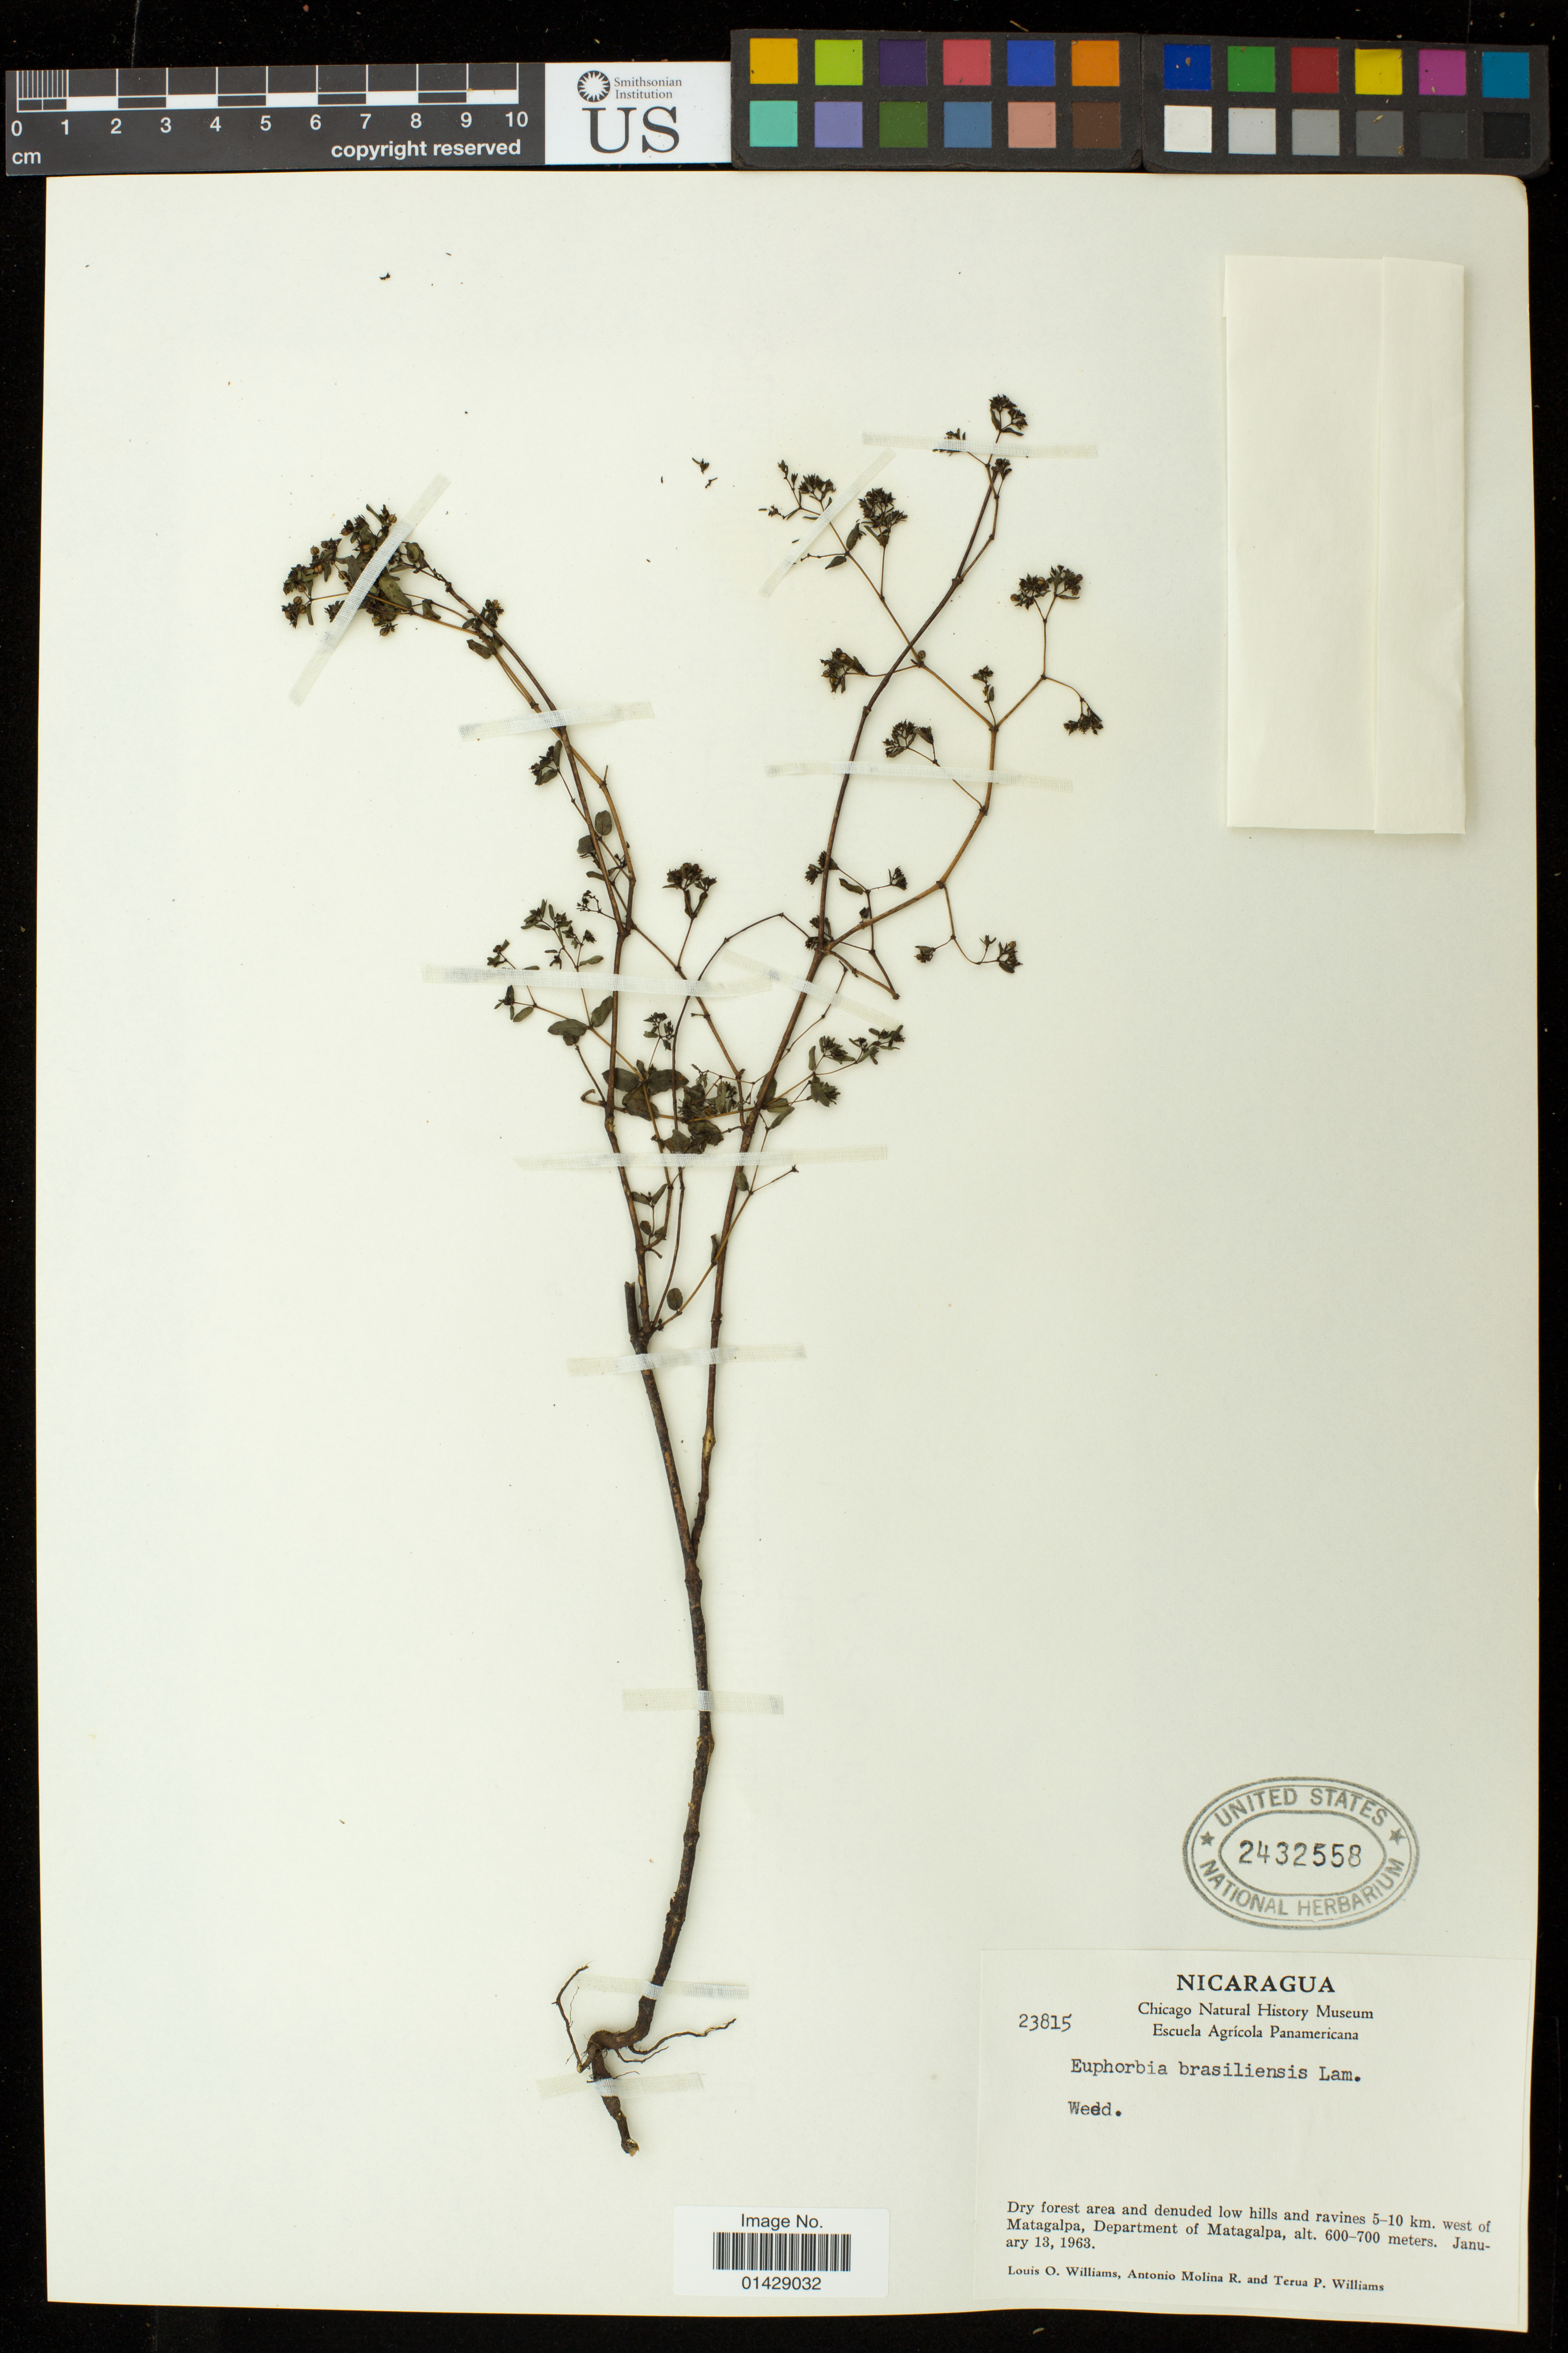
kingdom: Plantae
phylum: Tracheophyta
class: Magnoliopsida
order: Malpighiales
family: Euphorbiaceae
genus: Euphorbia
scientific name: Euphorbia hyssopifolia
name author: L.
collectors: L. O. Williams, A. Molina R. & T. P. Williams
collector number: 23815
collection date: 1963-01-13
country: Nicaragua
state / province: Matagalpa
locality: Dry forest area and denuded low hills and ravines 5-10 km. west of Matagalpa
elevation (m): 600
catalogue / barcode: US 2432558